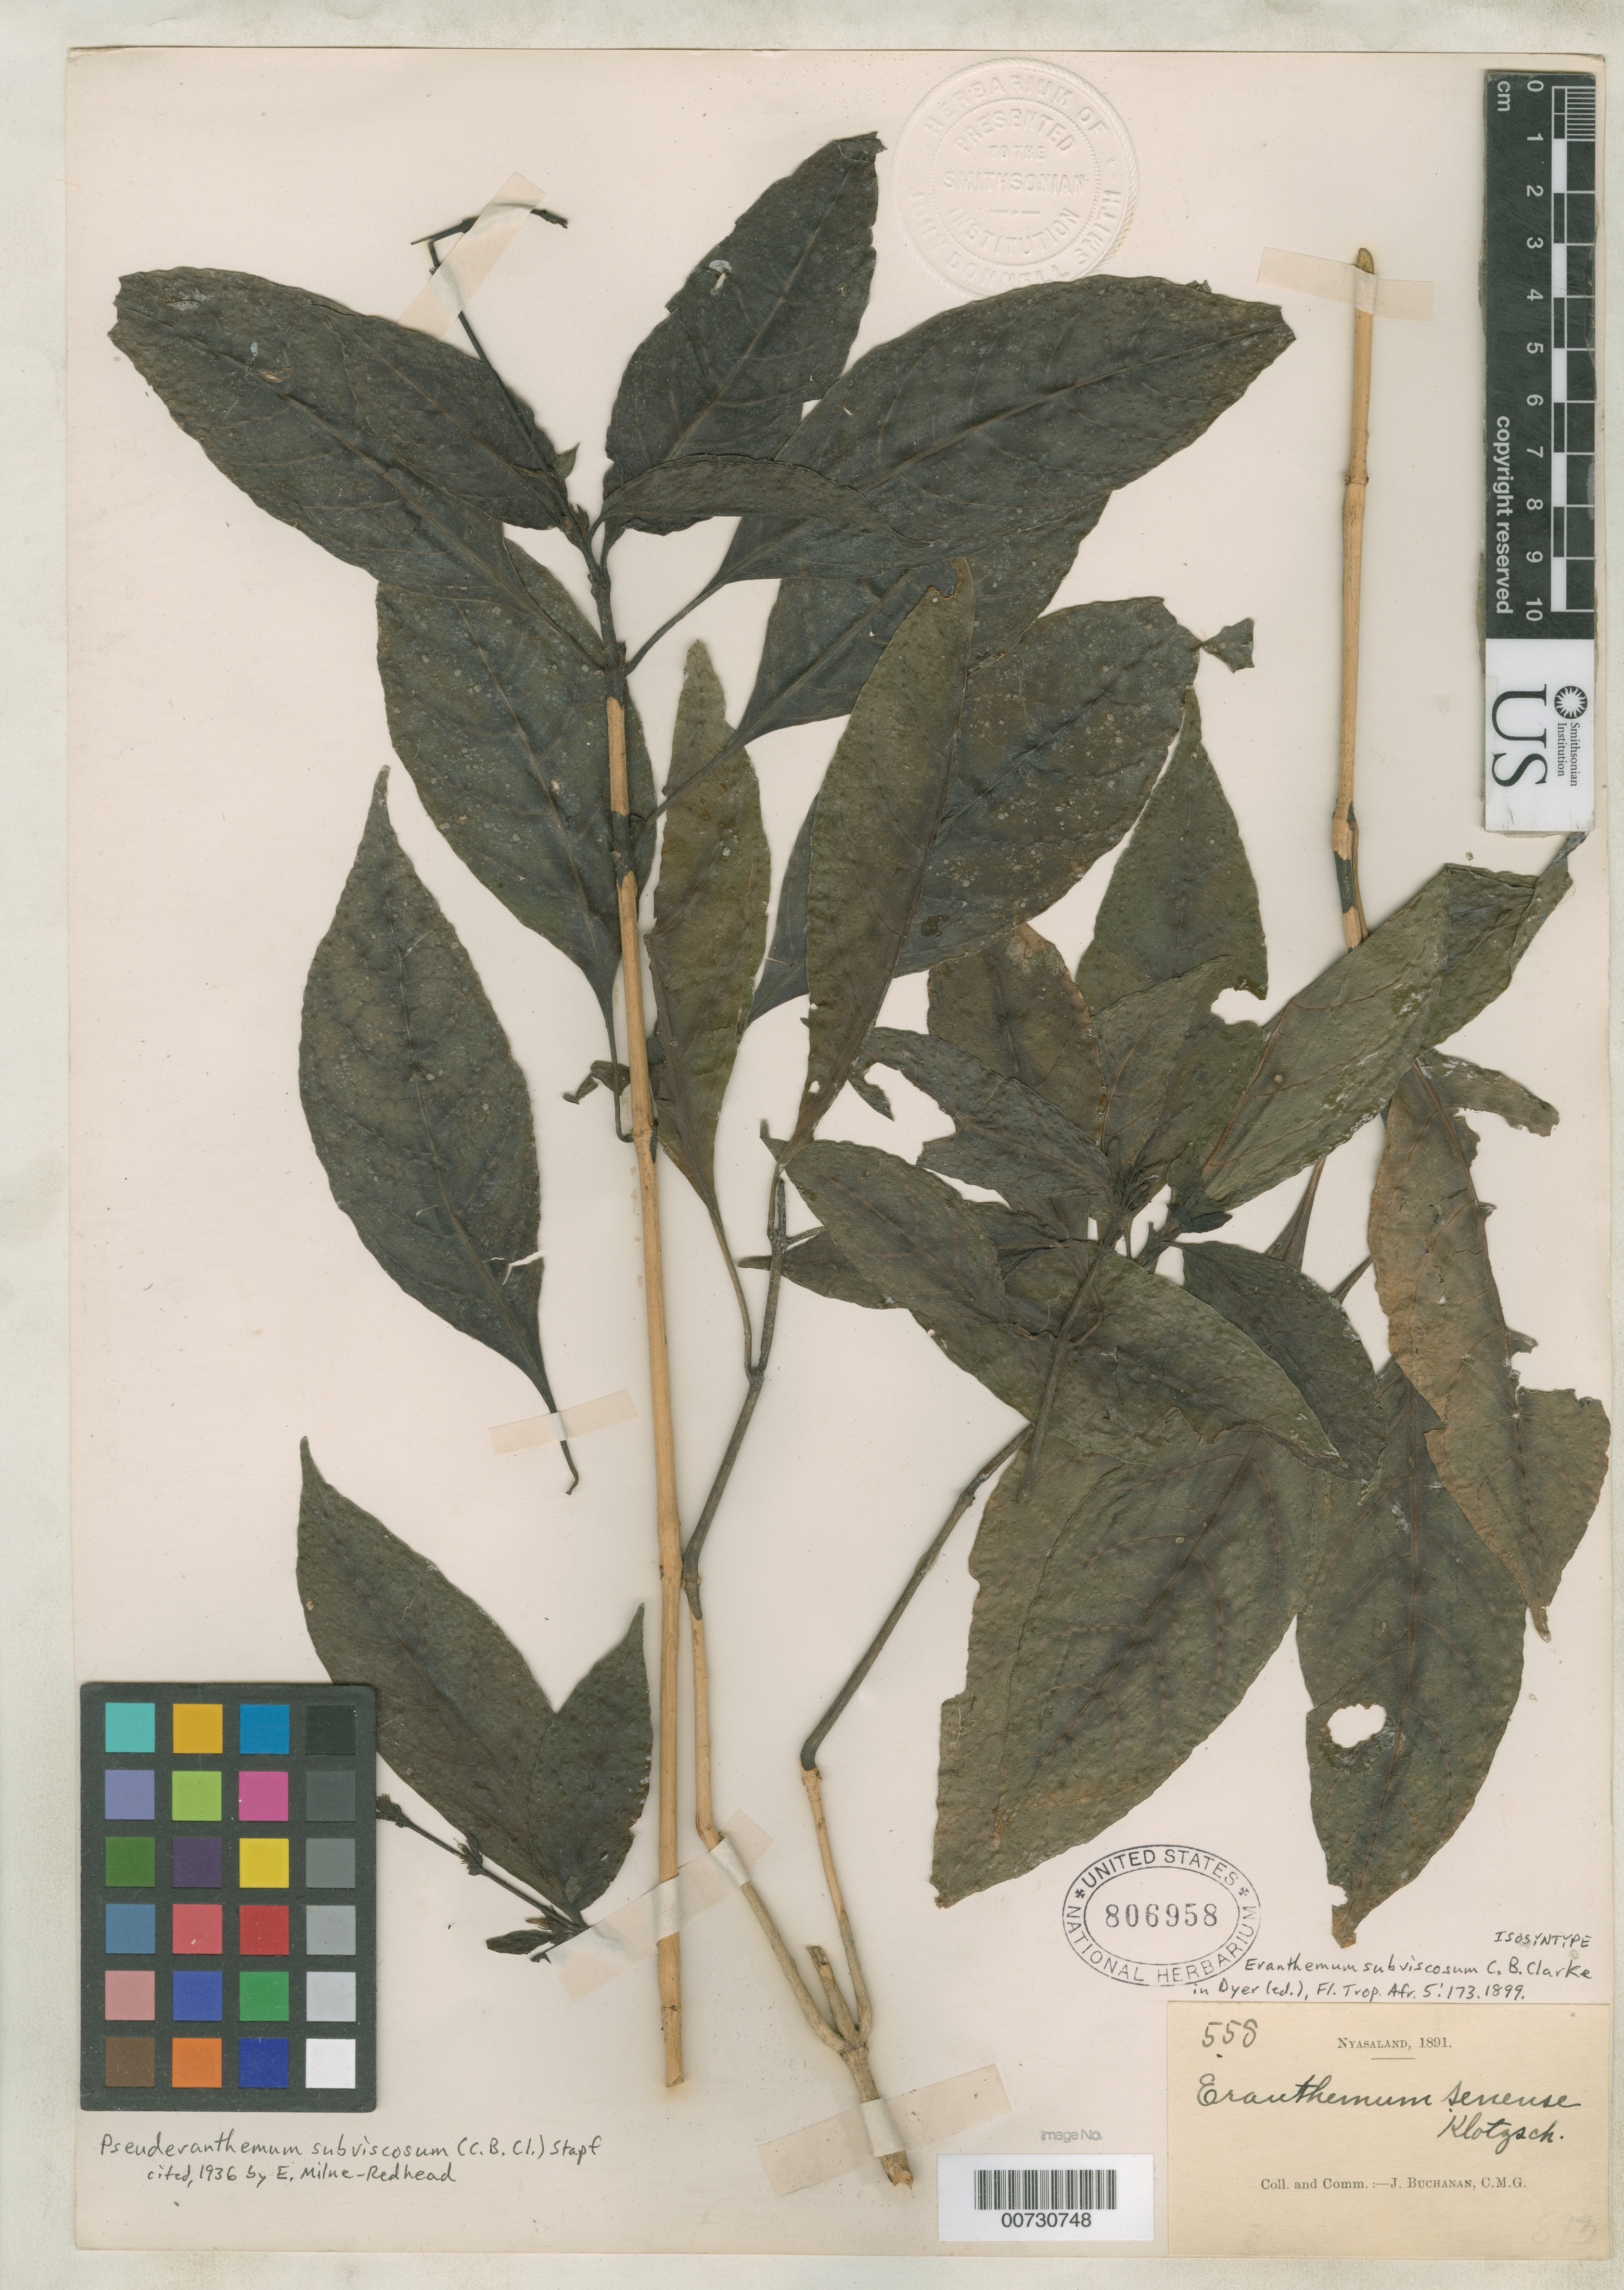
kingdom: Plantae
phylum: Tracheophyta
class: Magnoliopsida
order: Lamiales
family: Acanthaceae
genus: Eranthemum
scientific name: Eranthemum subviscosum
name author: C.B. Clarke in Dyer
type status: Isosyntype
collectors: J. Buchanan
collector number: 558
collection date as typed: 1891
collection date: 1891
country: Malawi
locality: Nyasaland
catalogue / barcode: US 806958